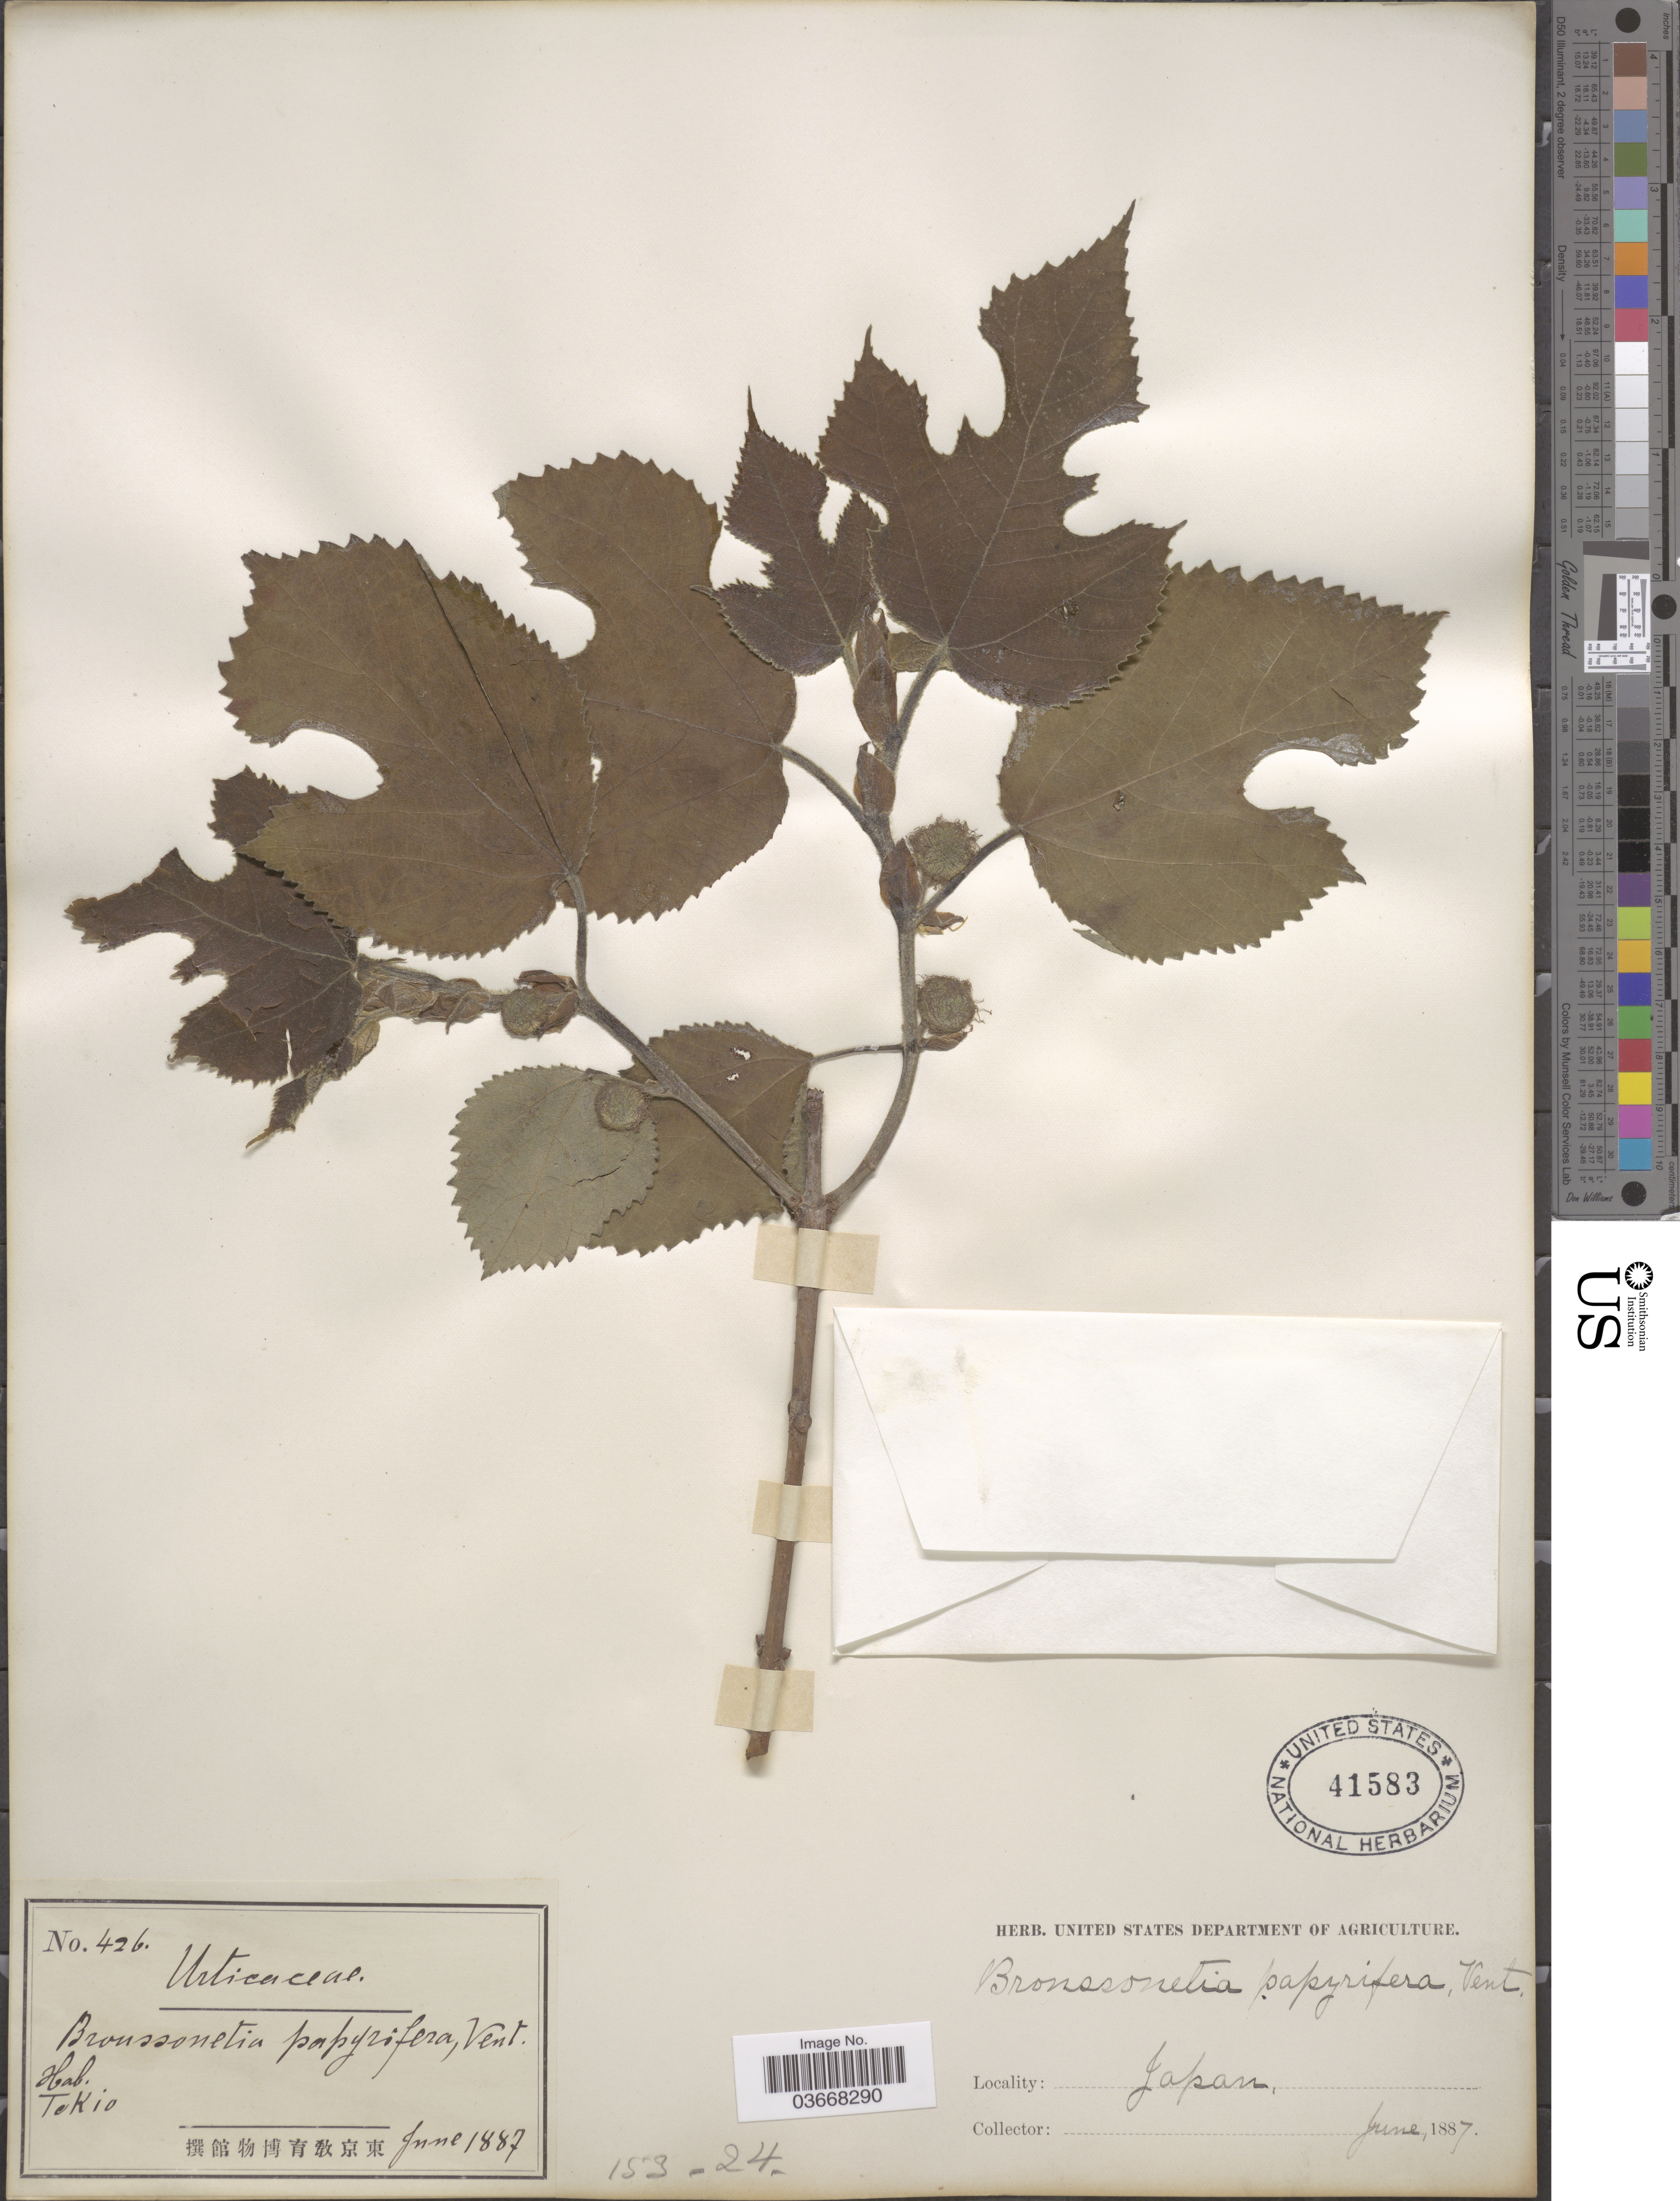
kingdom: Plantae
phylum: Tracheophyta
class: Magnoliopsida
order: Rosales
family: Moraceae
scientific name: Broussoneta papyrifera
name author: (L.) L'Hér. ex Vent.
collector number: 426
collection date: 1887-06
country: Japan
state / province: Tokyo, Federal City of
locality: Tokio.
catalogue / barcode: US 41583